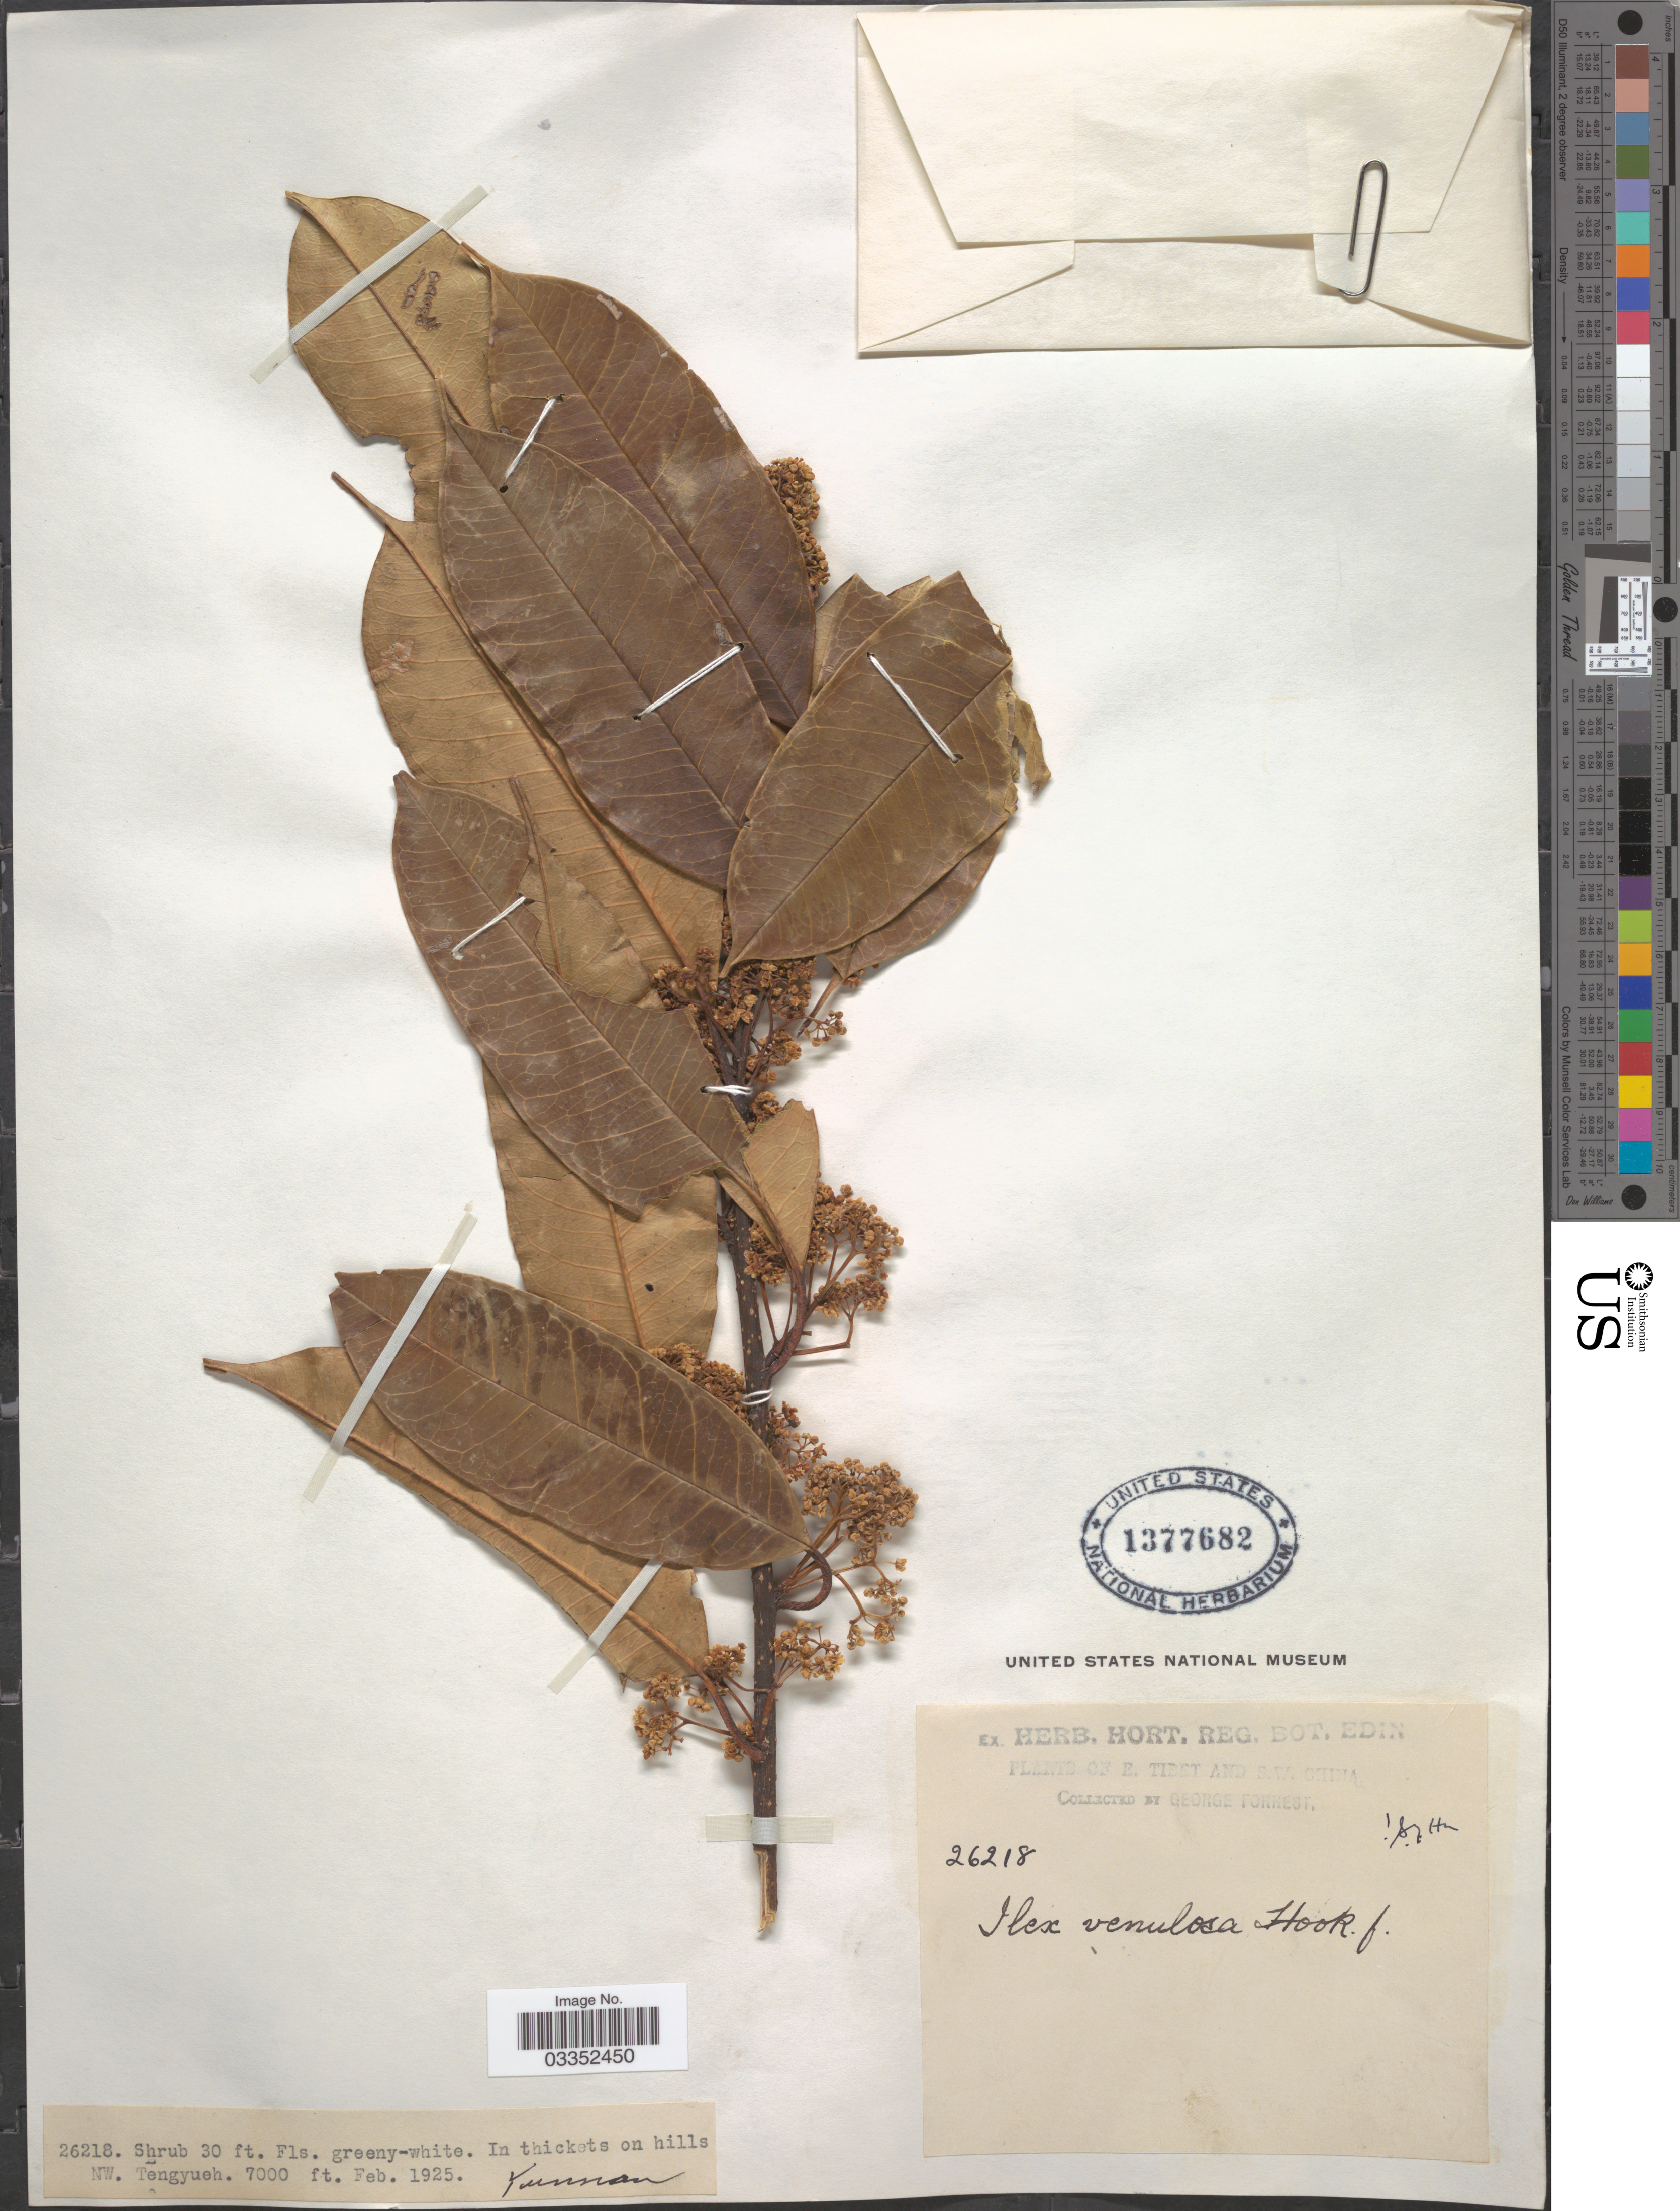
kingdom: Plantae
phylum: Tracheophyta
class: Magnoliopsida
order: Aquifoliales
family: Aquifoliaceae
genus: Ilex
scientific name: Ilex venulosa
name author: Hook. f.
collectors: G. Forrest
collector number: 26218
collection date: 1925-02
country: China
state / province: Yunnan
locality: E. Tibet and S.W. China, In thickets on hills NW. Tengyueh, Yunnan.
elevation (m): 2134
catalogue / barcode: US 1377682